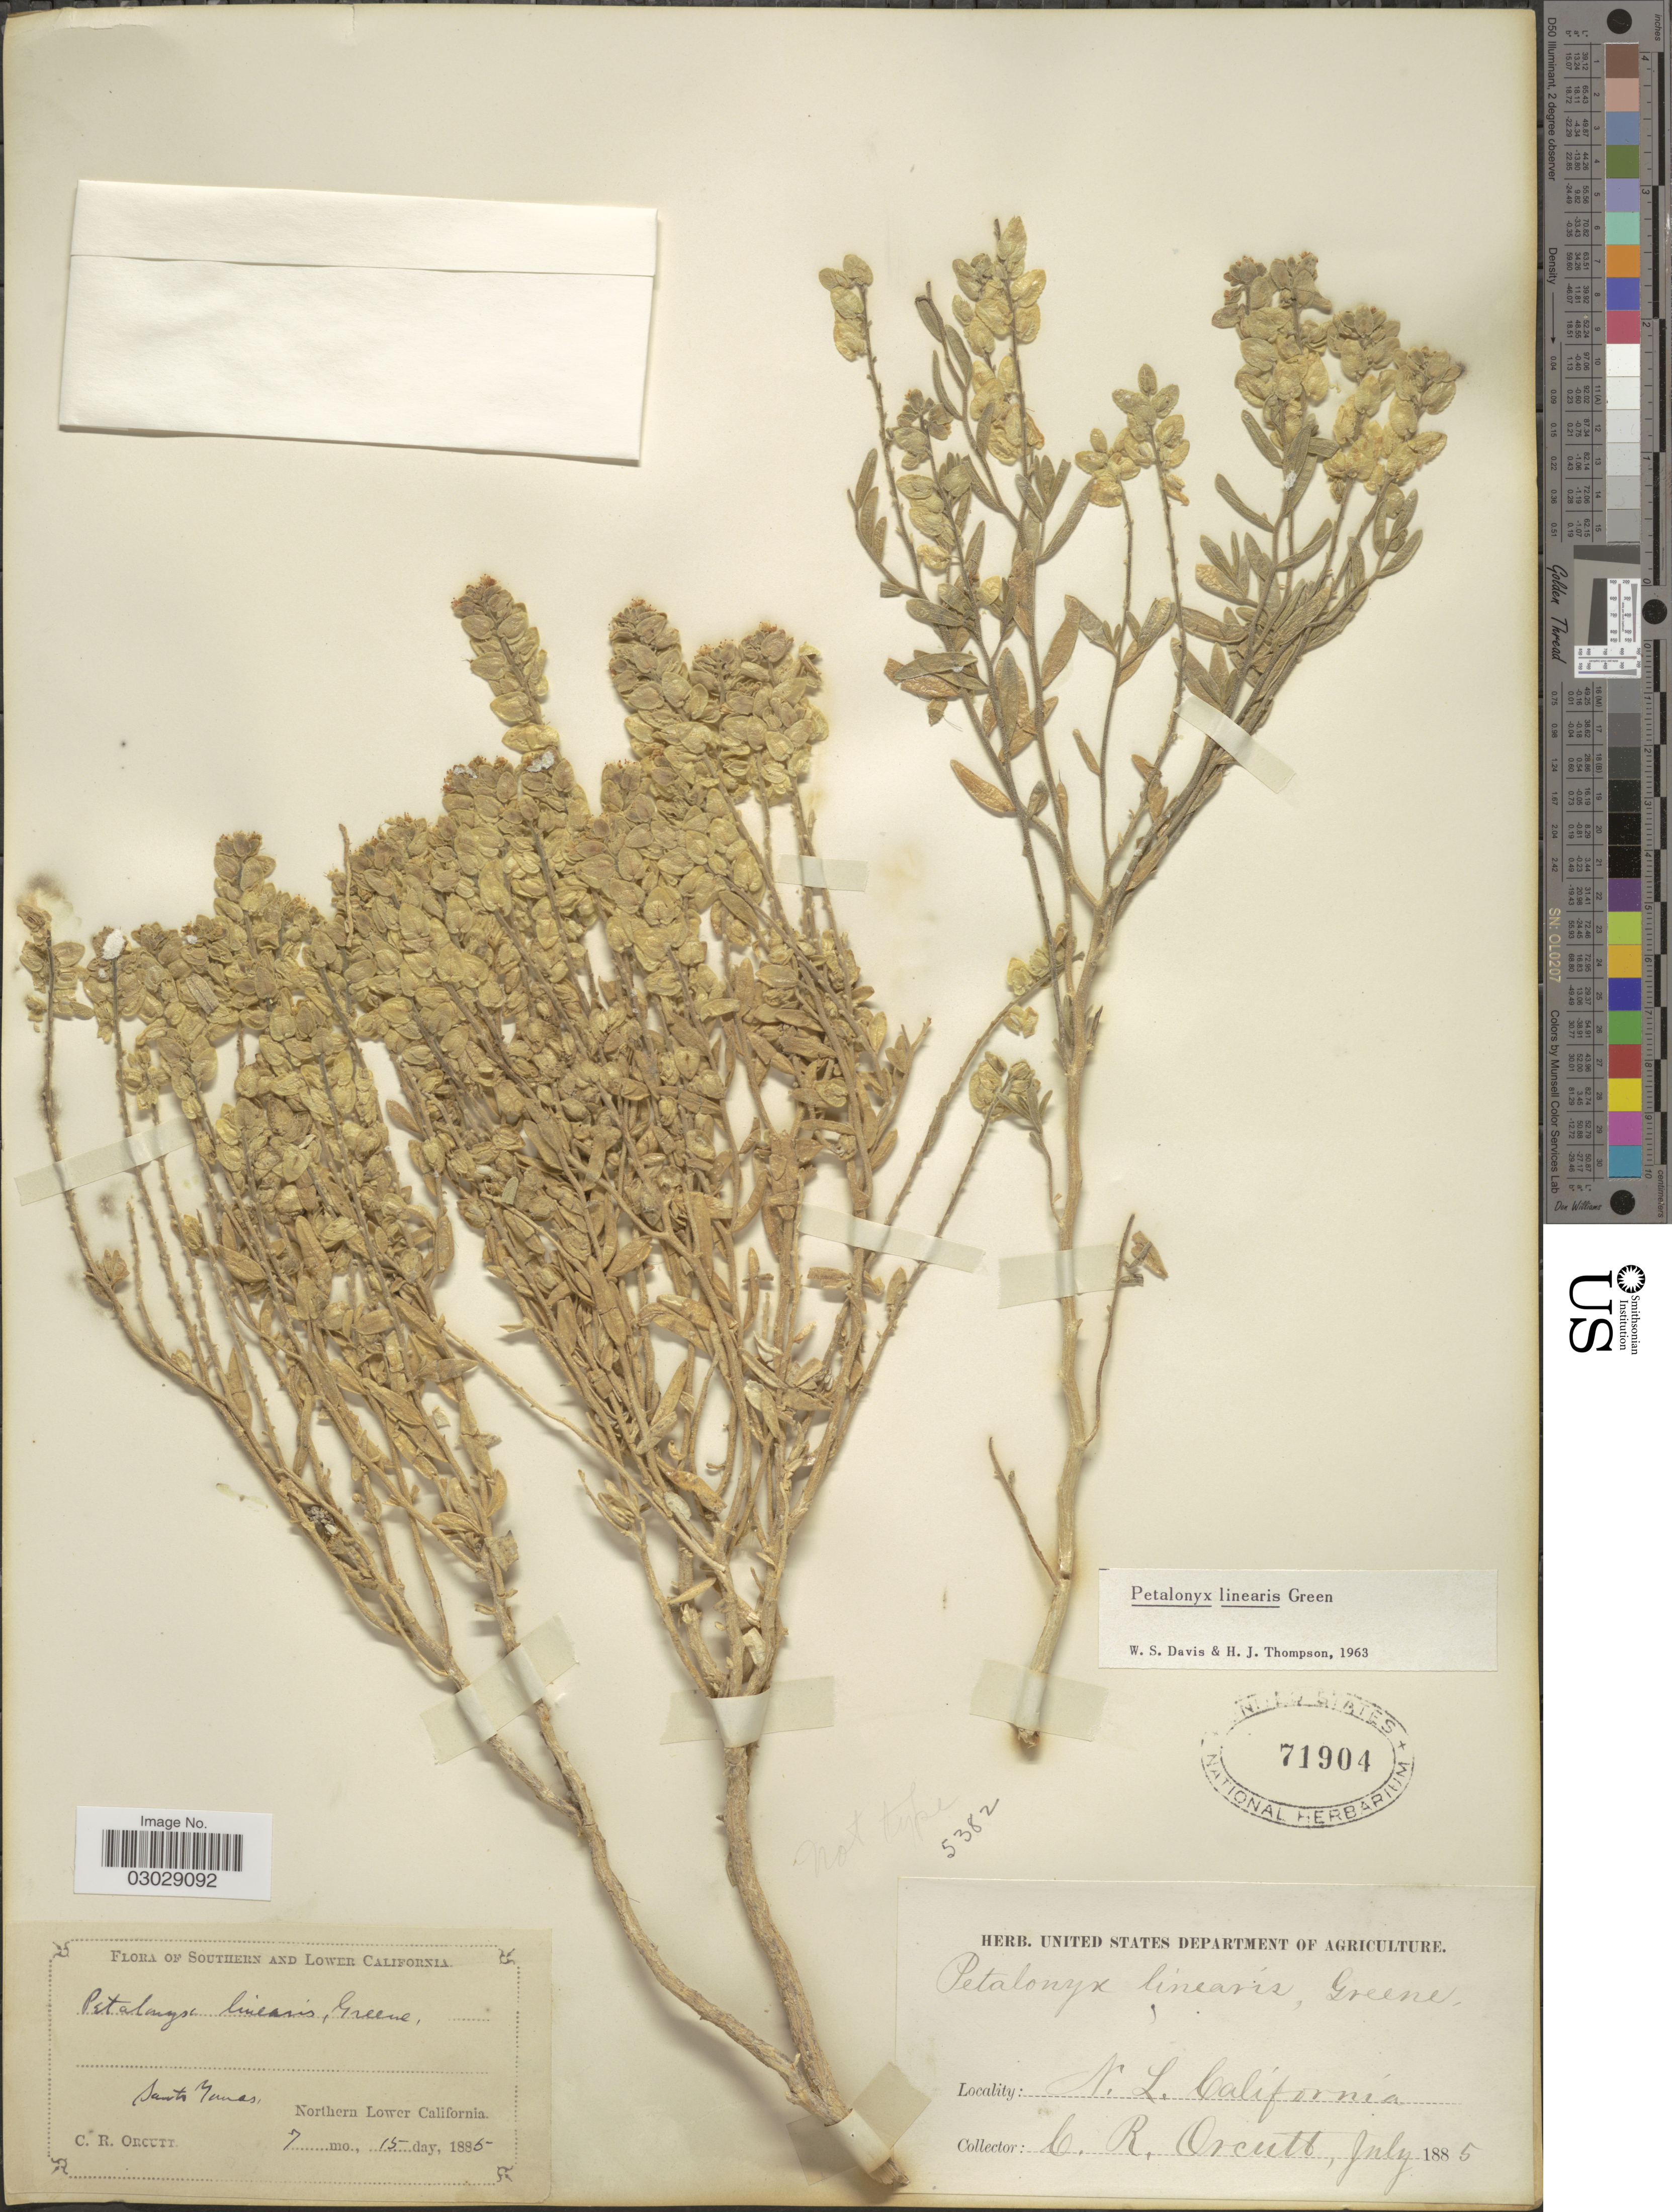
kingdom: Plantae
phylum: Tracheophyta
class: Magnoliopsida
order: Cornales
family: Loasaceae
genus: Petalonyx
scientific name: Petalonyx linearis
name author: Green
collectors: C. R. Orcutt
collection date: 1885-07-15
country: Mexico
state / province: Baja California Norte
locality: Southern and Lower California. Santo Tomas. Northern Lower California. N. L. California.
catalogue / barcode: US 71904